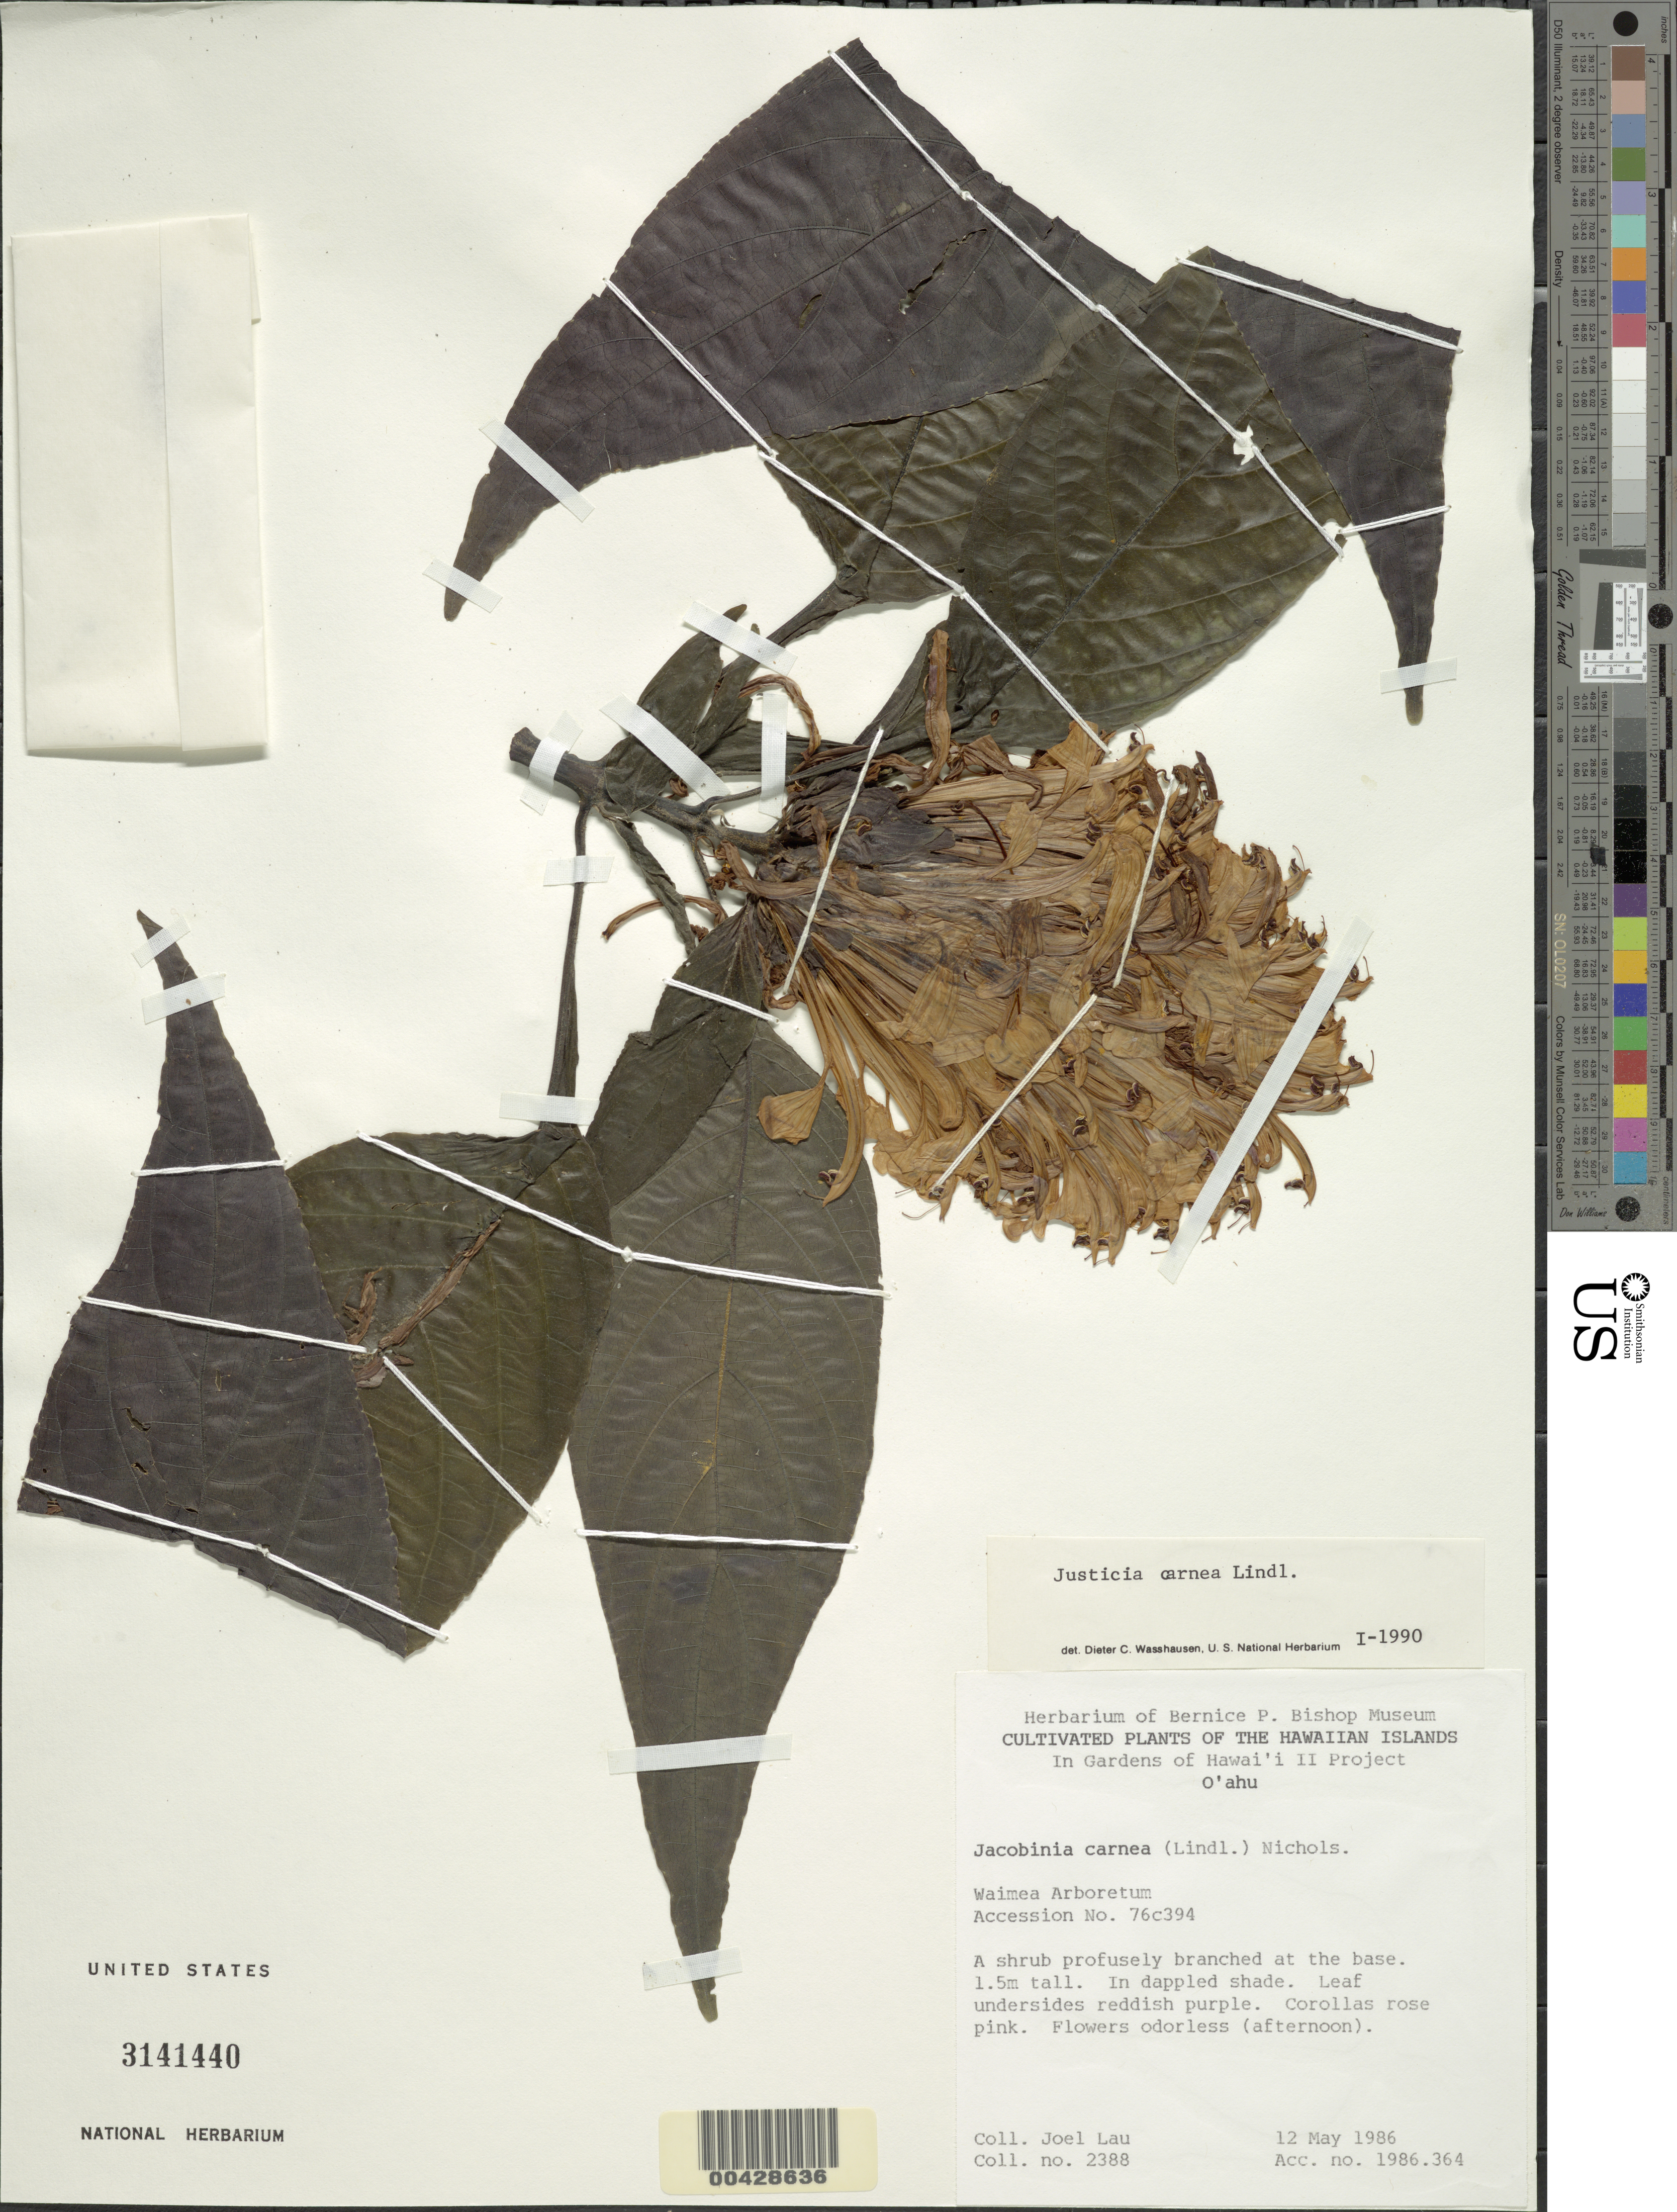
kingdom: Plantae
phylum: Tracheophyta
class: Magnoliopsida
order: Lamiales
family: Acanthaceae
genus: Justicia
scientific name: Justicia carnea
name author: Lindl.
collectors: J. Lau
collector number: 2388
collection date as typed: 12 May 1986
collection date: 1986-05-12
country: United States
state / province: Hawaii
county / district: Kauai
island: Kaua'i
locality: Waimea Arboretum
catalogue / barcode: US 3141440